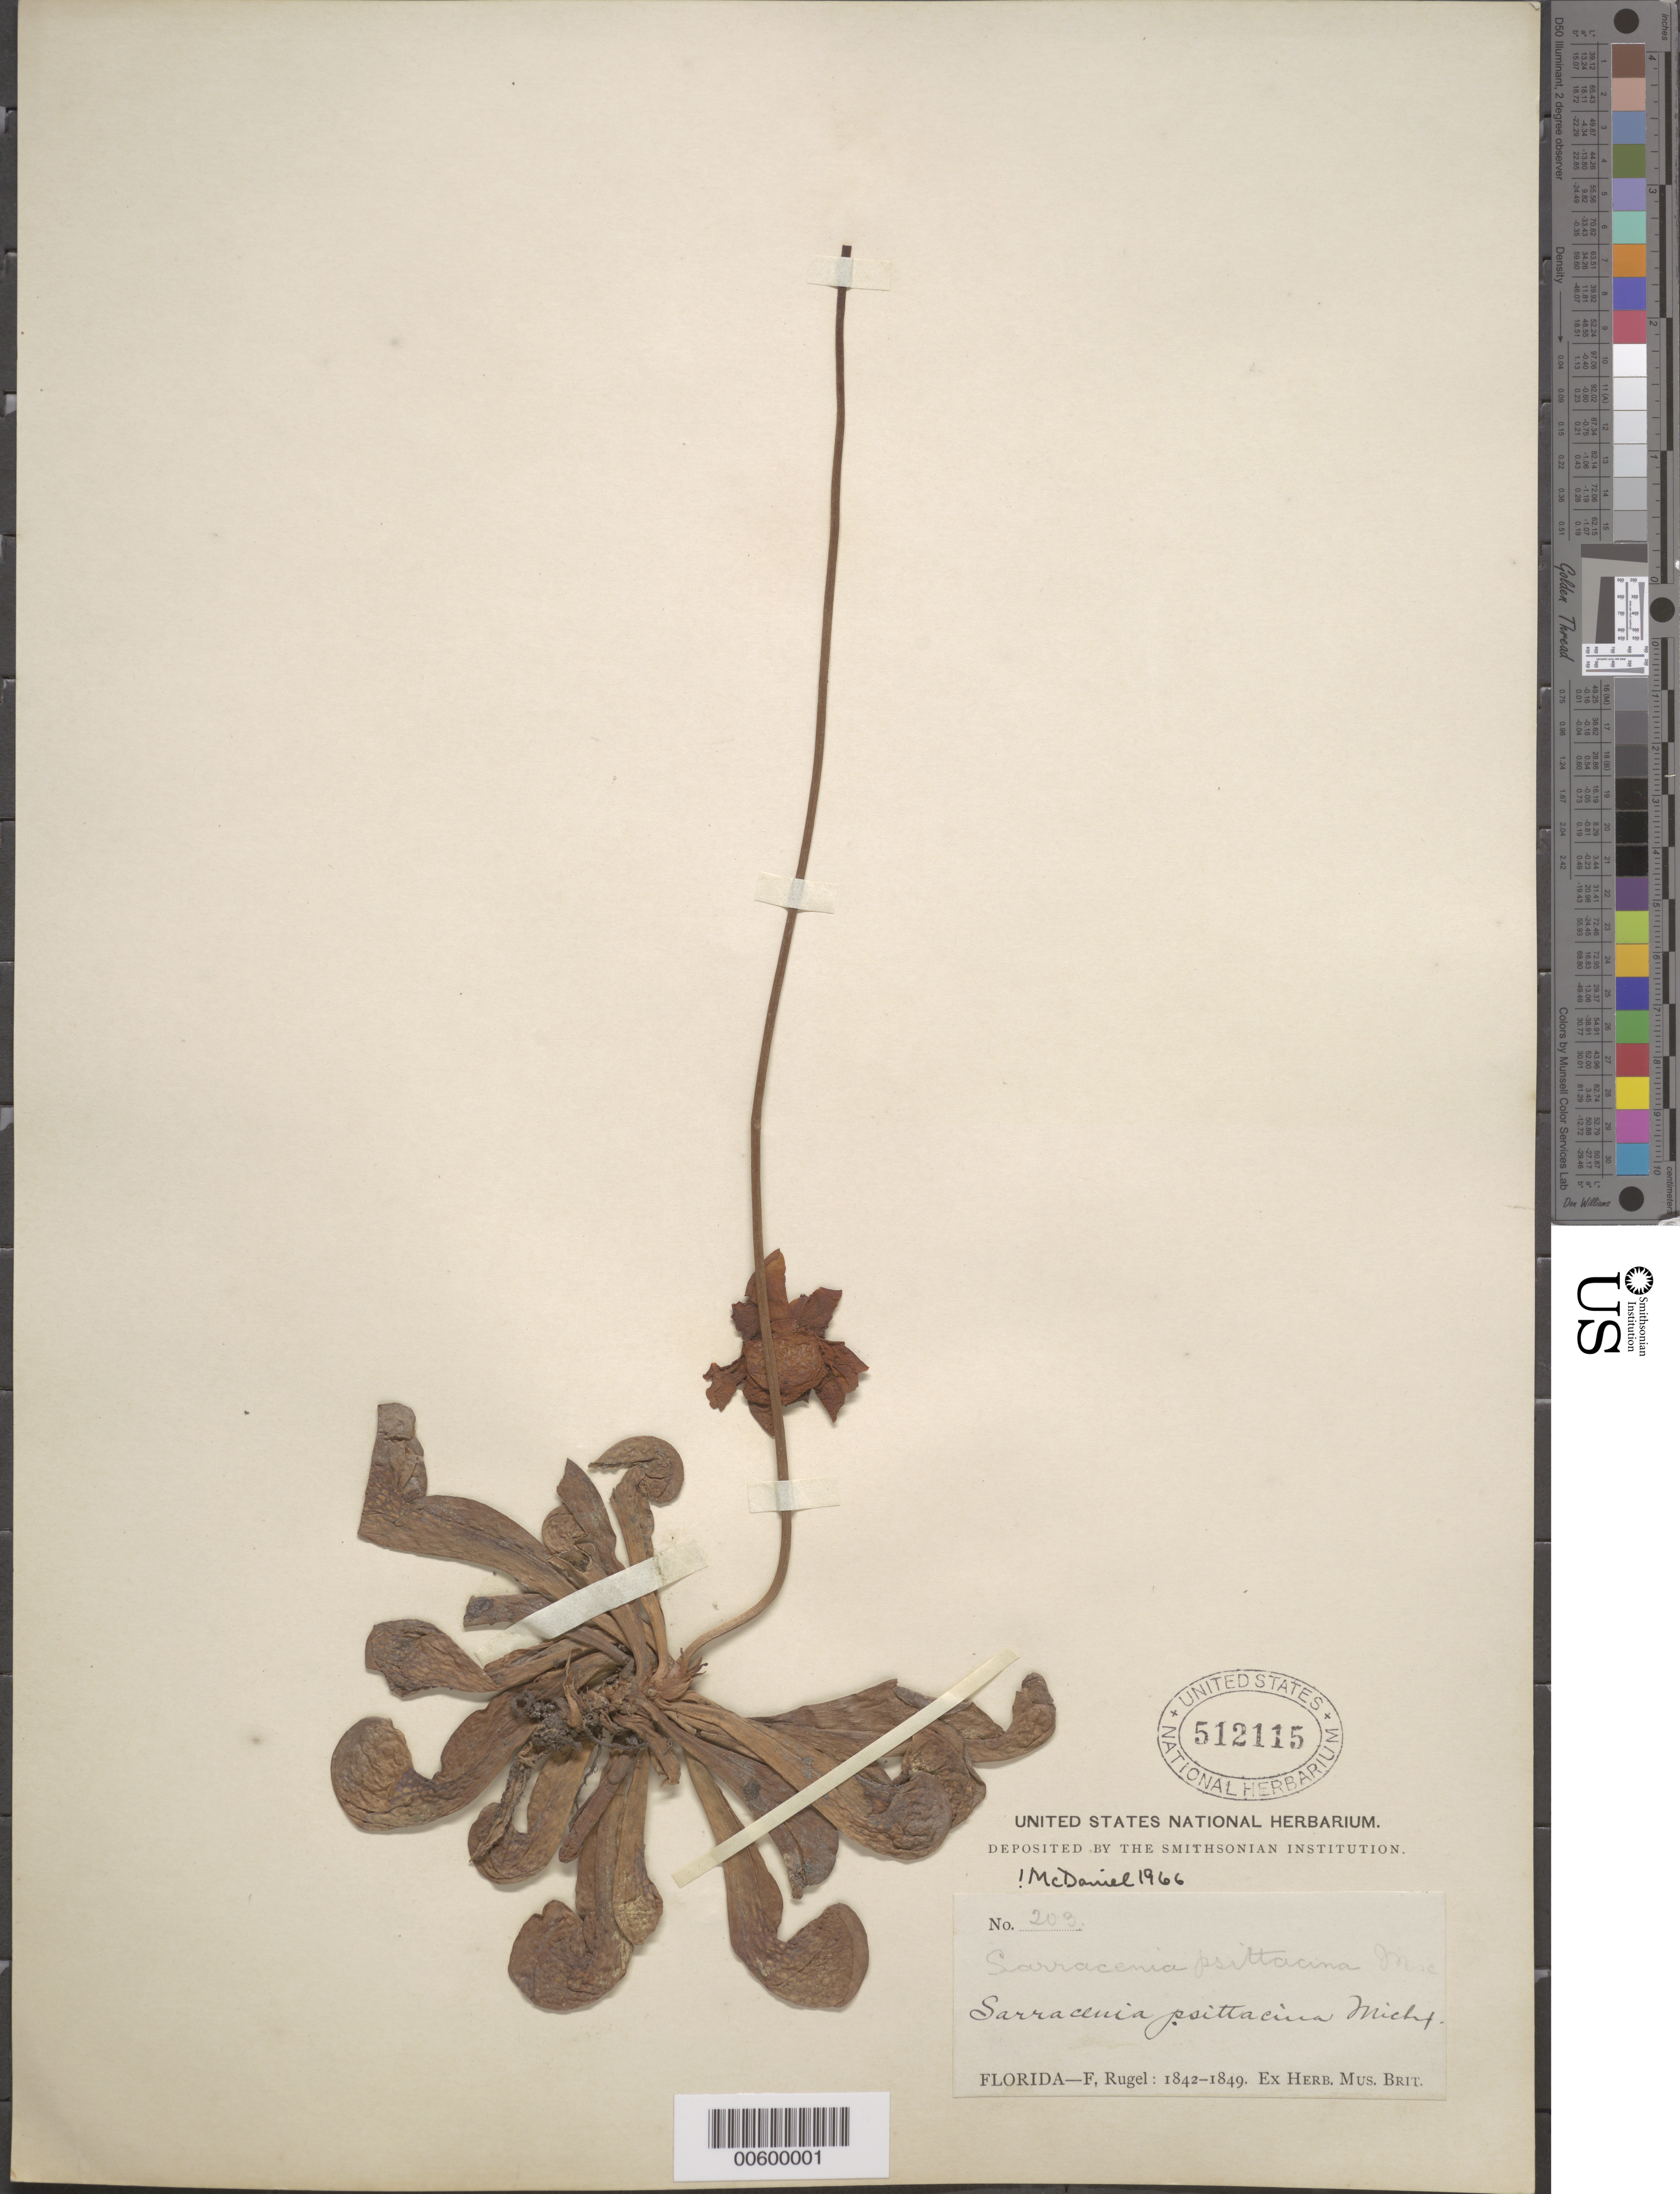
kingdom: Plantae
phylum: Tracheophyta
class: Magnoliopsida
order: Fabales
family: Fabaceae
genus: Platymiscium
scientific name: Platymiscium pleiostachyum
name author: Donn. Sm.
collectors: F. Rugel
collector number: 203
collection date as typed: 1842 to -- --- 1849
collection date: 1842/1849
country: United States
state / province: Florida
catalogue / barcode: US 512115